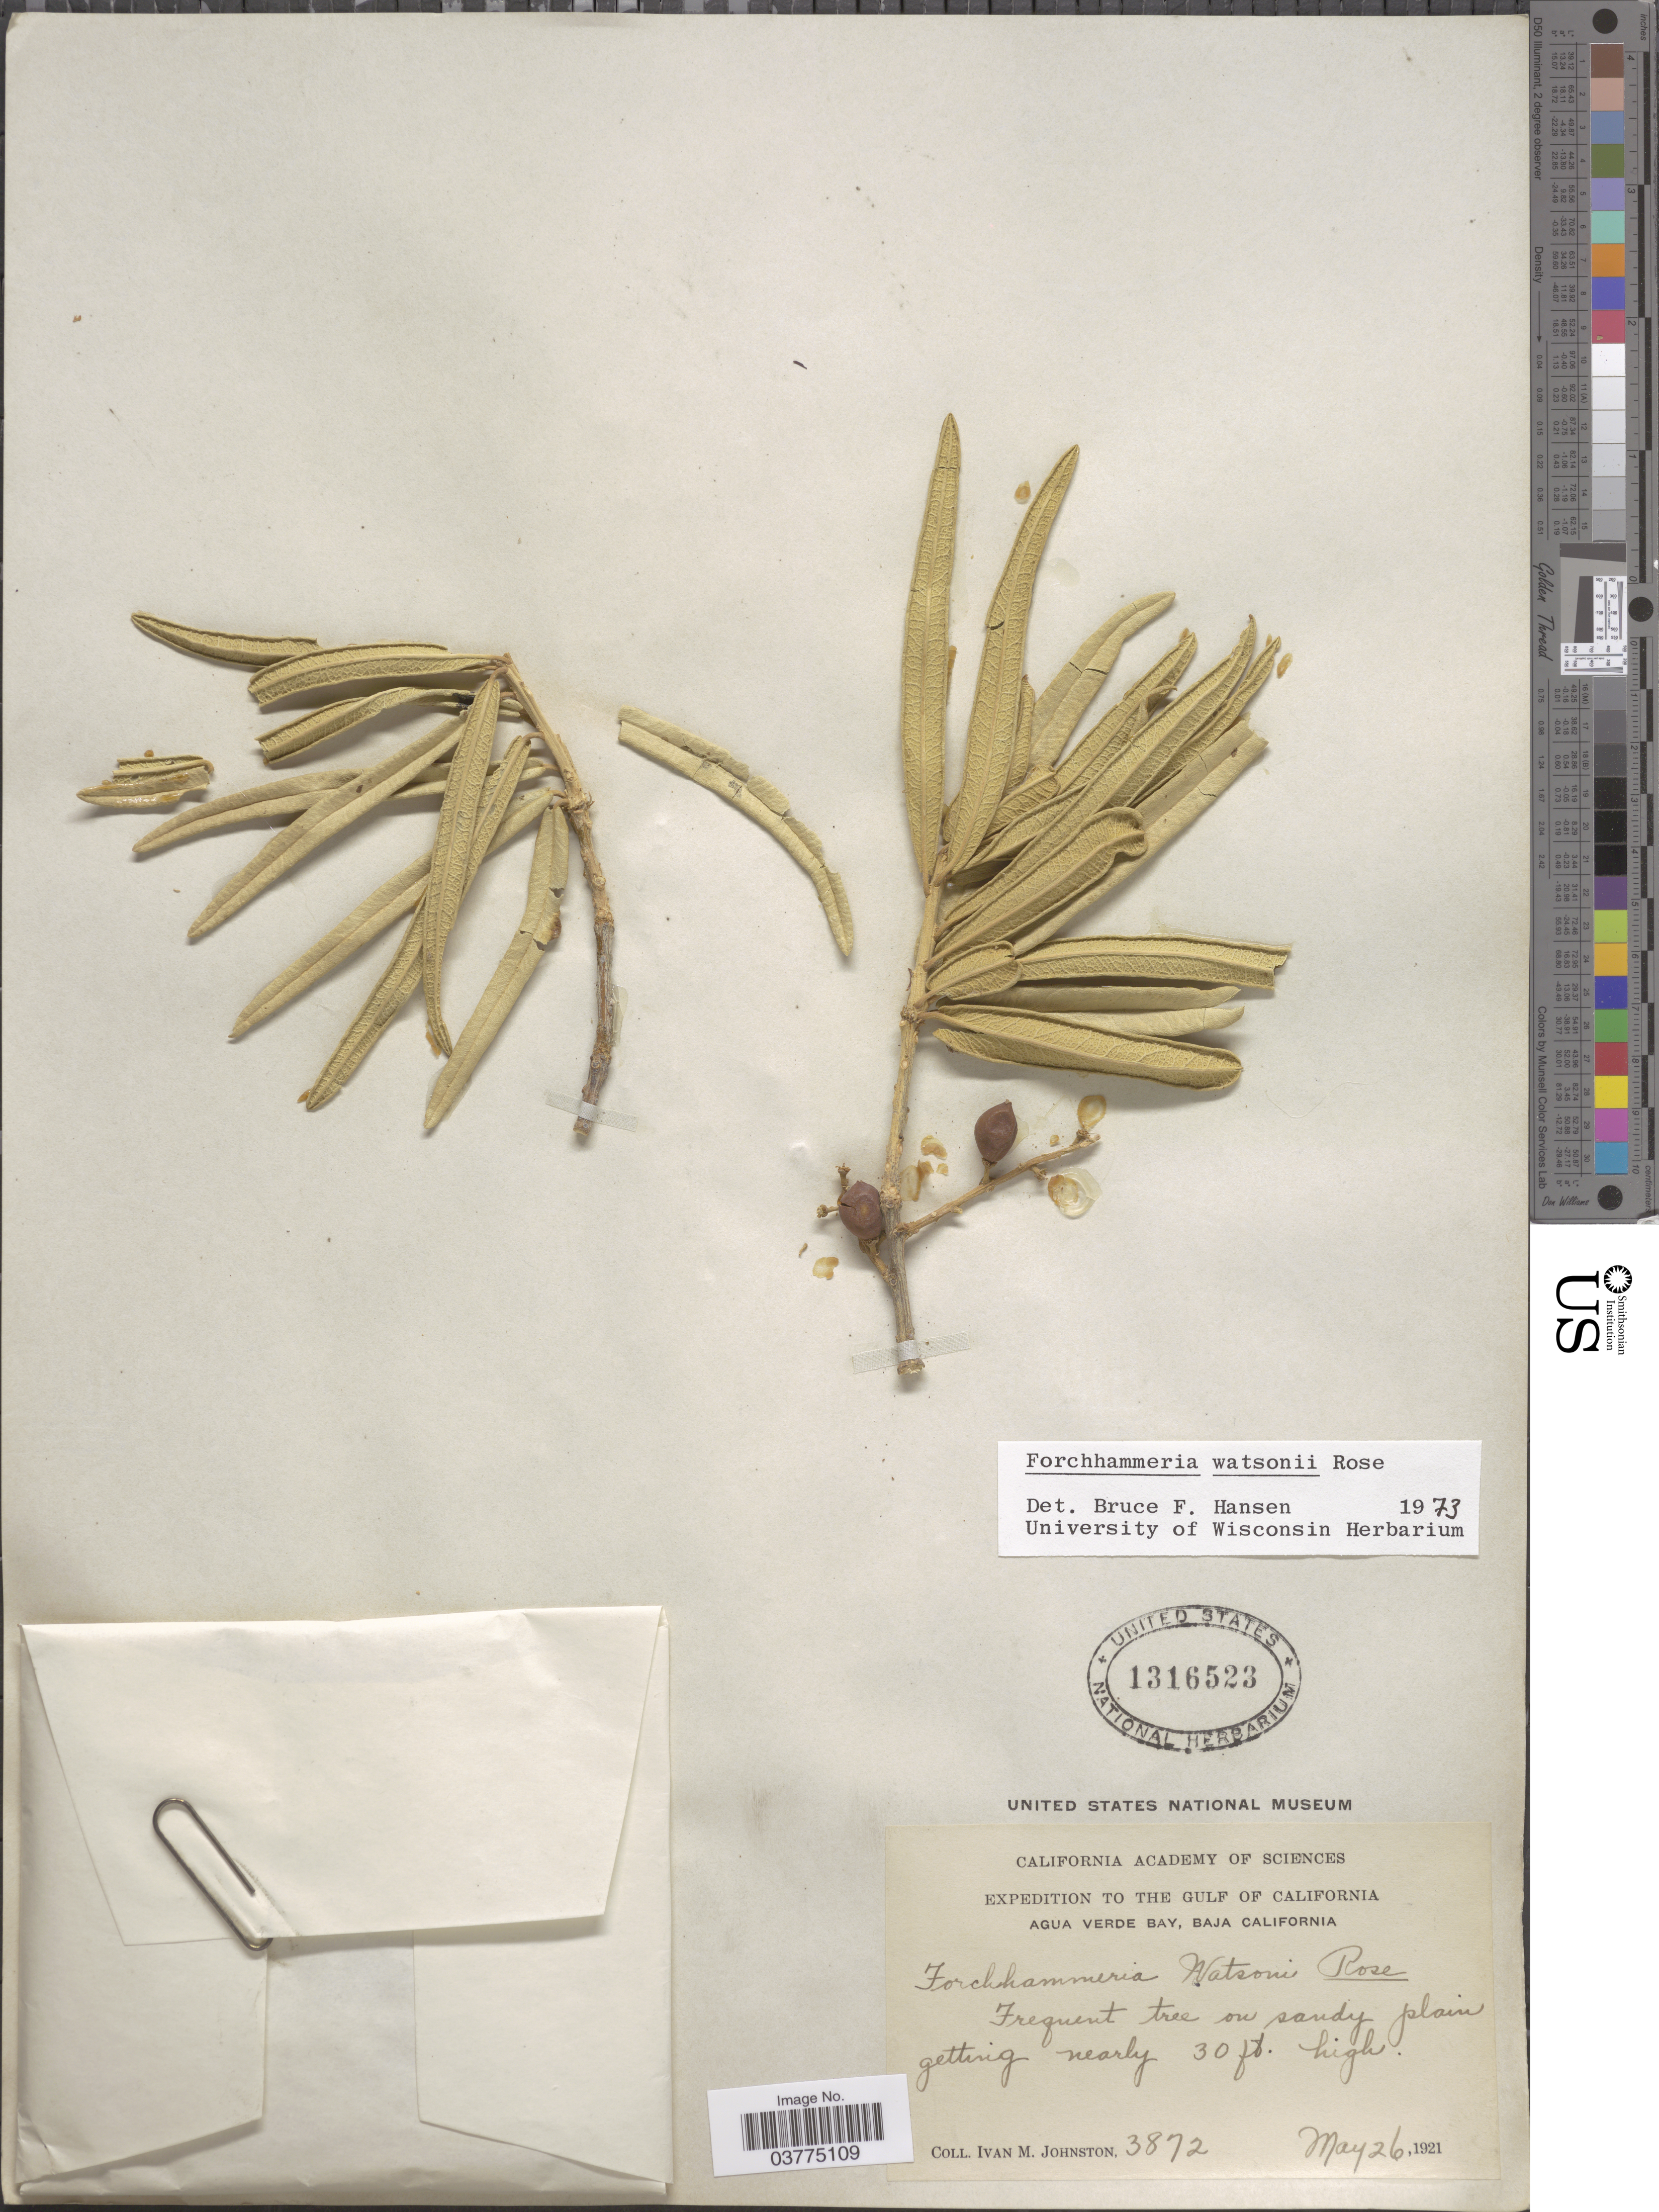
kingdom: Plantae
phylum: Tracheophyta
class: Magnoliopsida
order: Brassicales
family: Stixaceae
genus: Forchhammeria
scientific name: Forchhammeria watsonii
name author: Rose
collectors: I.M. Johnston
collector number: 3872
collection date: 1921-05-26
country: Mexico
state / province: Baja California Sur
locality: The Gulf of California. Agua Verde Bay.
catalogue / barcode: US 1316523